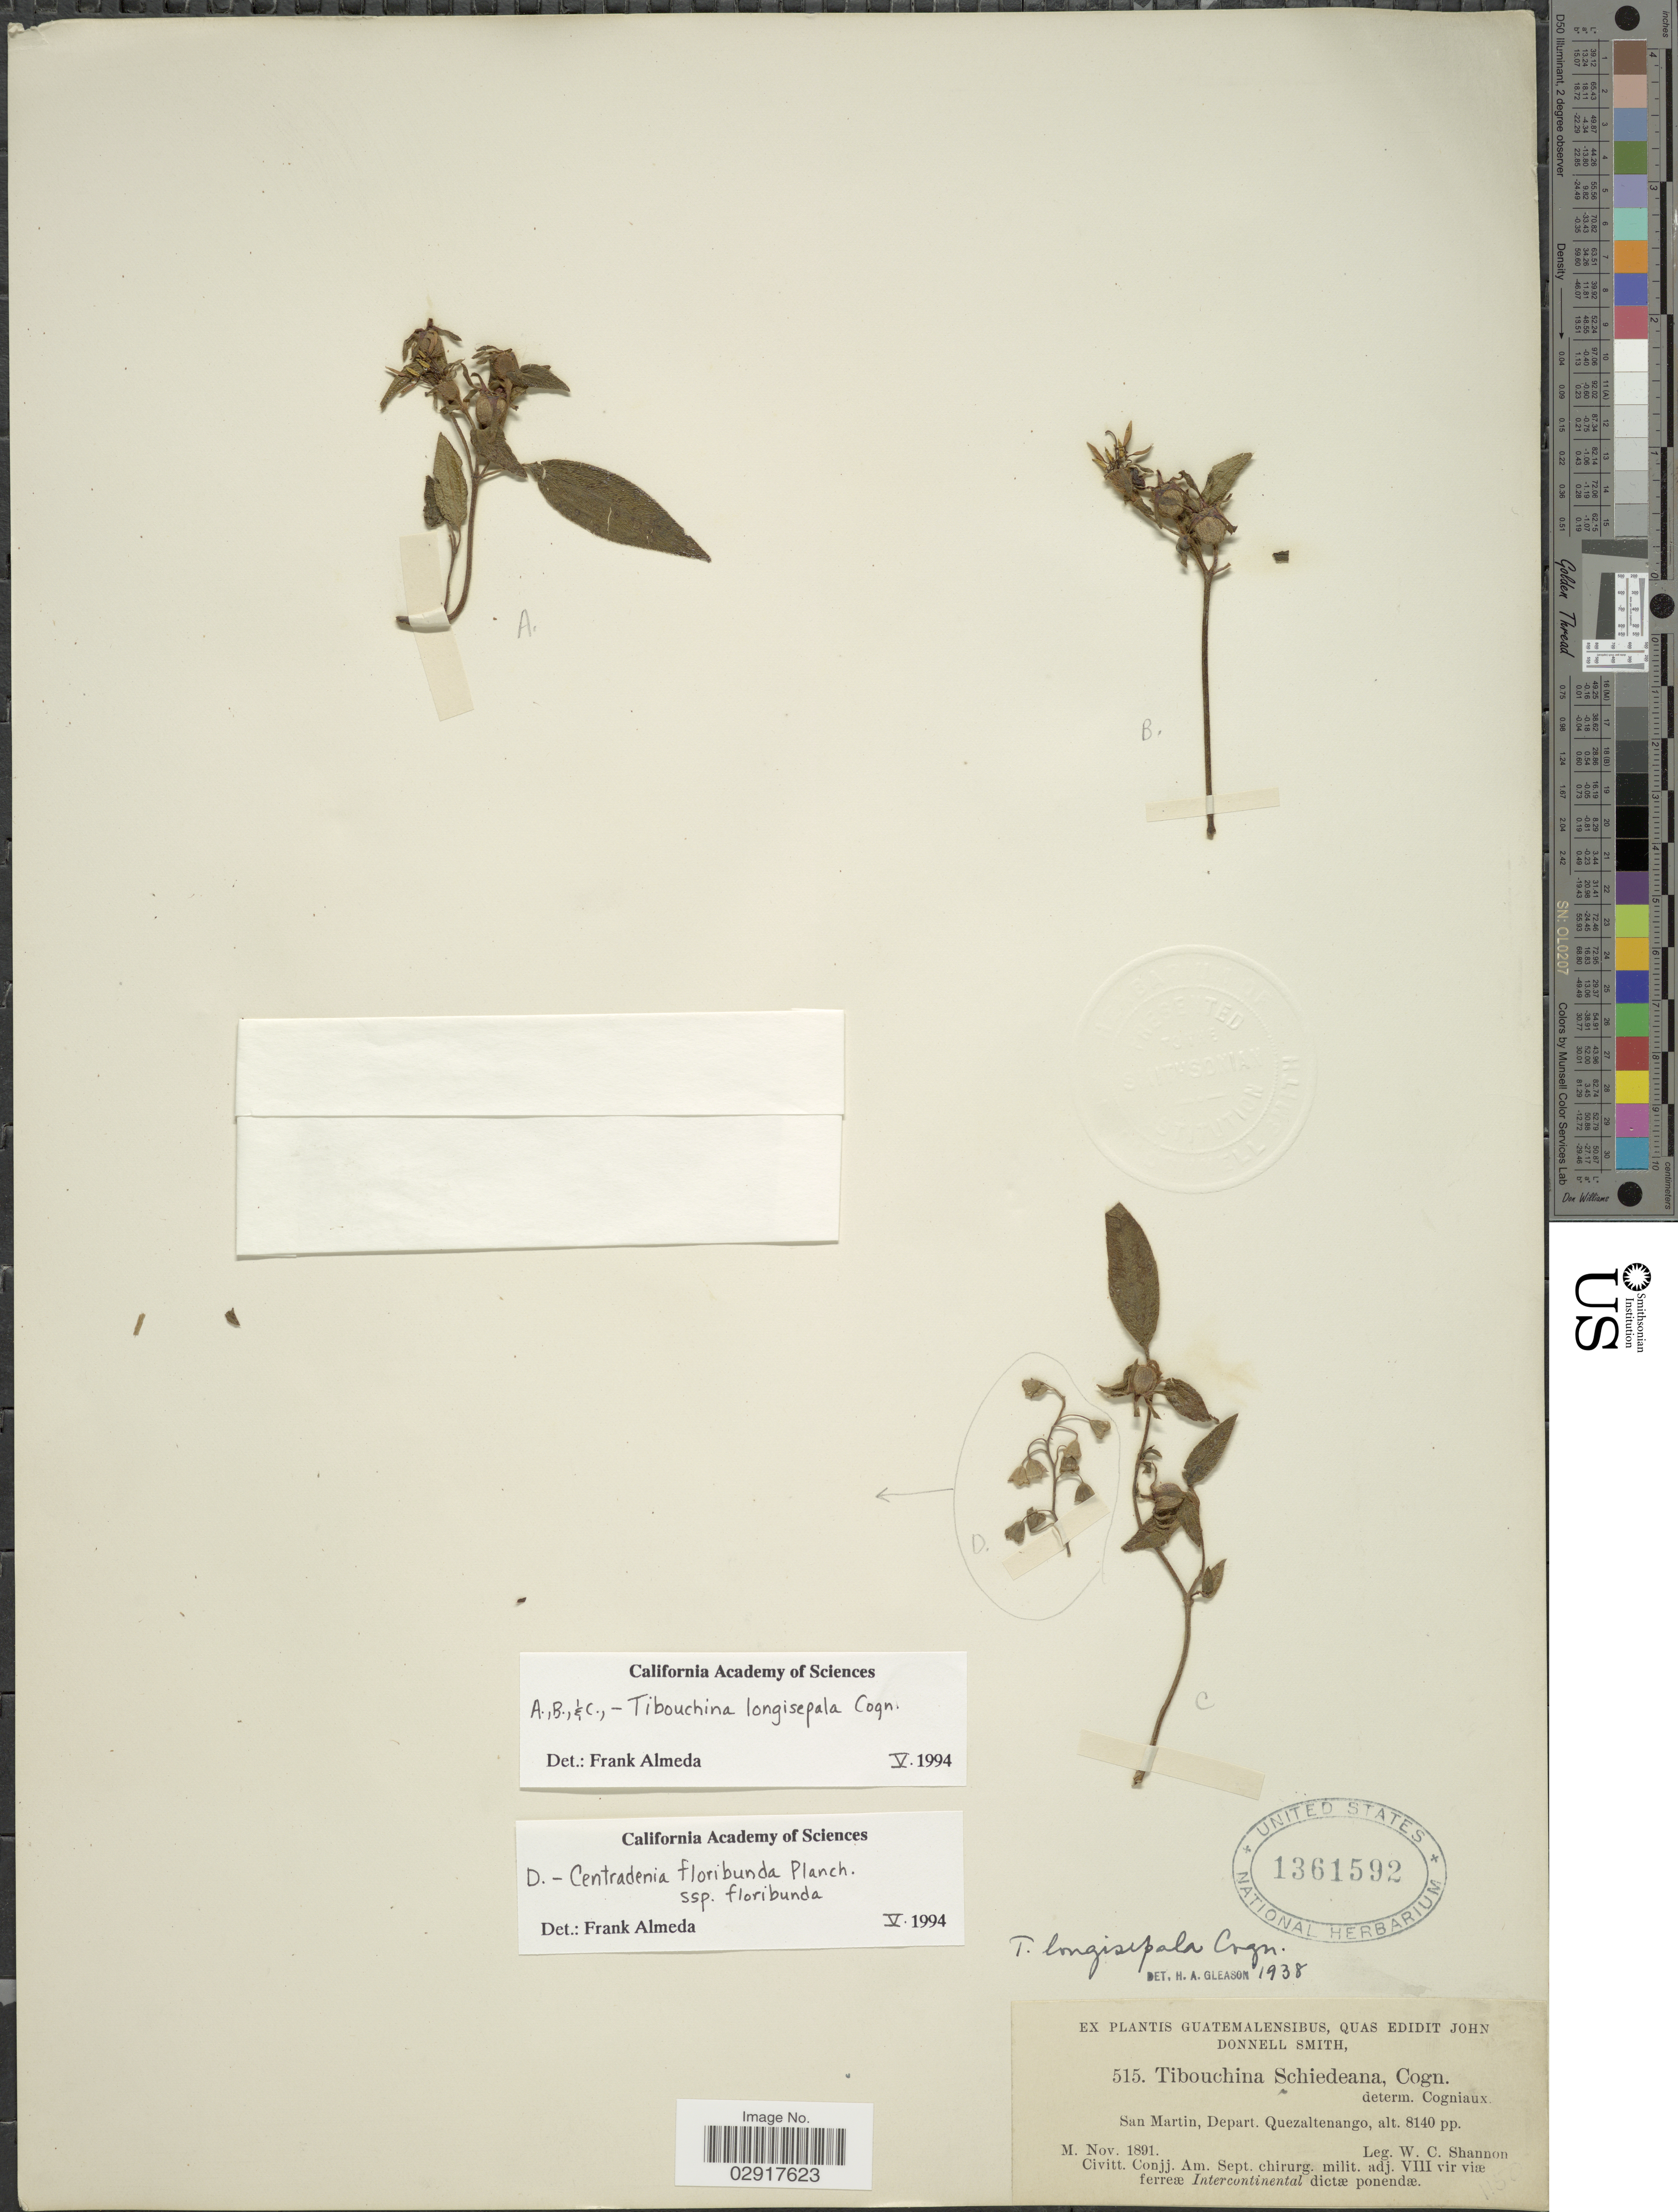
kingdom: Plantae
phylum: Tracheophyta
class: Magnoliopsida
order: Myrtales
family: Melastomataceae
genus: Chaetogastra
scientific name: Chaetogastra longisepala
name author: (Cogn.) P.J.F. Guim. & Michelang.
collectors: W. C. Shannon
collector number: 515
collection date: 1891-11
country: Guatemala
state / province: Quetzaltenango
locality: San Martin.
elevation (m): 2481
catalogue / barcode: US 1361592